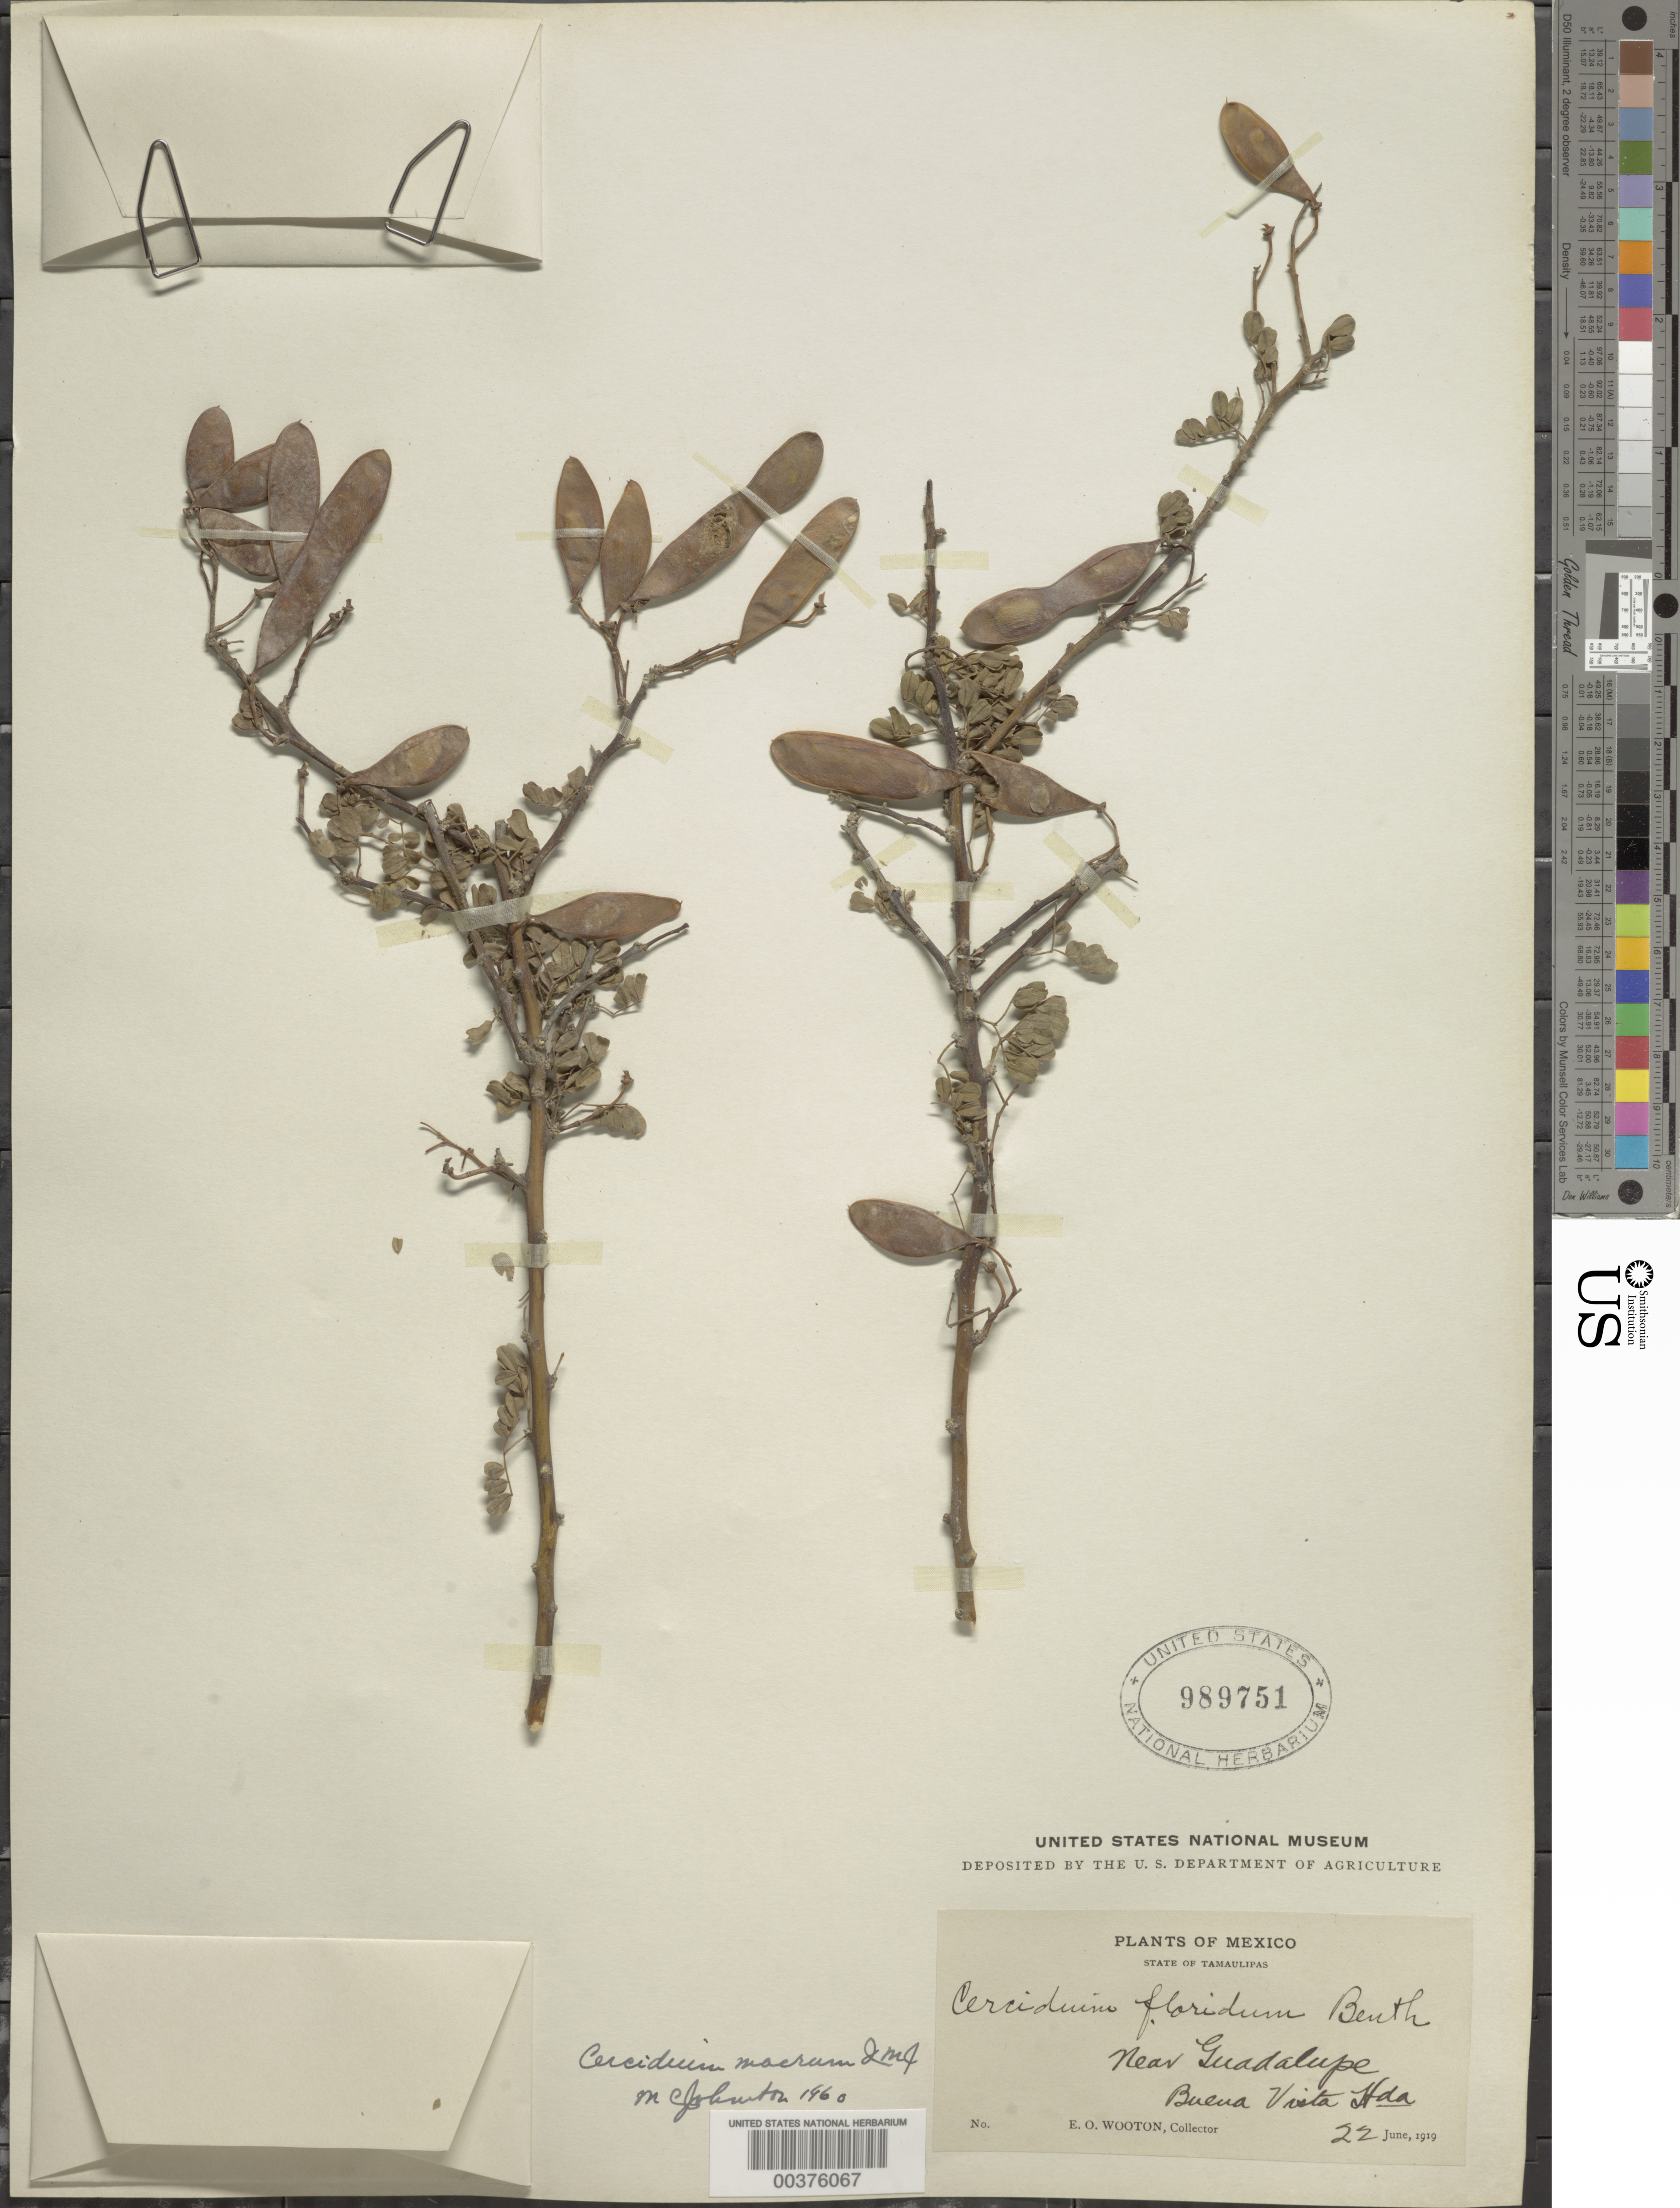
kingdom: Plantae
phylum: Tracheophyta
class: Magnoliopsida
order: Fabales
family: Fabaceae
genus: Parkinsonia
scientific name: Parkinsonia texana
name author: (A. Gray) S. Watson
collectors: E. O. Wooton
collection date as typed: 22 Jun 1919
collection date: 1919-06-22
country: Mexico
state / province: Tamaulipas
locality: Near Guadalupe; buena vista hda.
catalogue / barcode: US 989751